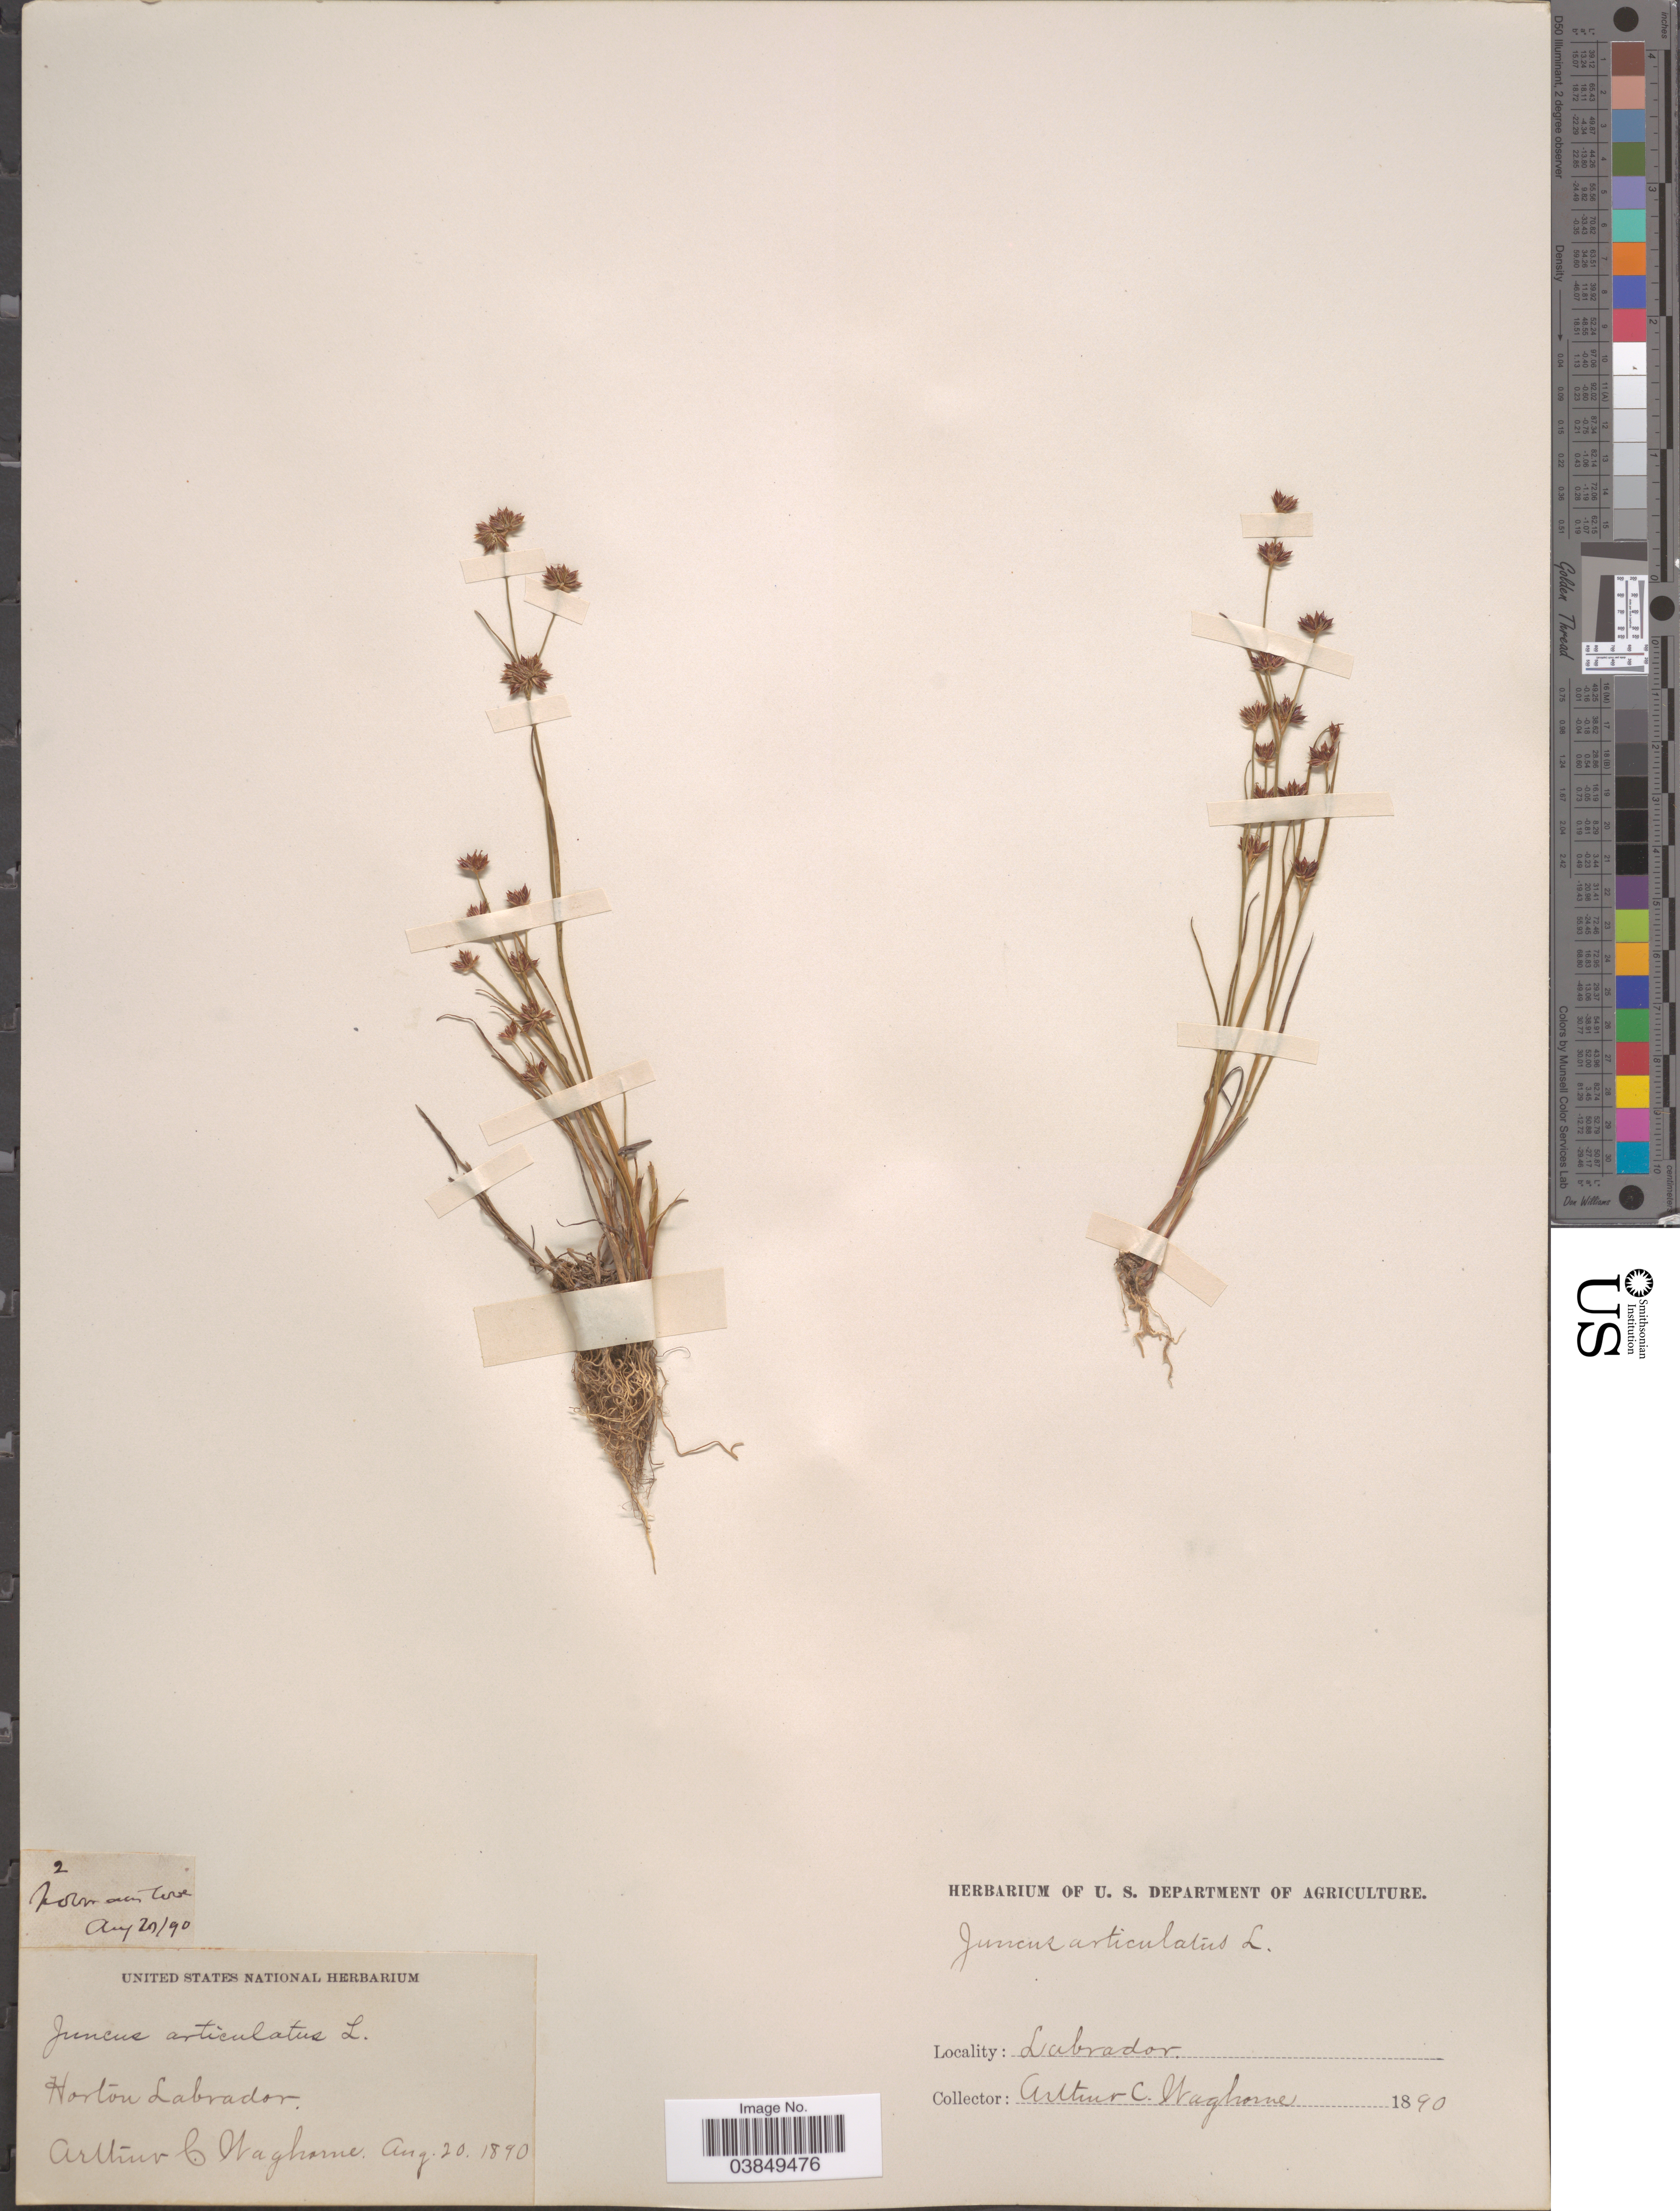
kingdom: Plantae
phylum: Tracheophyta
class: Liliopsida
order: Poales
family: Juncaceae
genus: Juncus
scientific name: Juncus articulatus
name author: L.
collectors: A. Waghorne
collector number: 2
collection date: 1890-08-20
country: Canada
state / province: Newfoundland and Labrador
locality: Normans Cove. Horton Labrador.